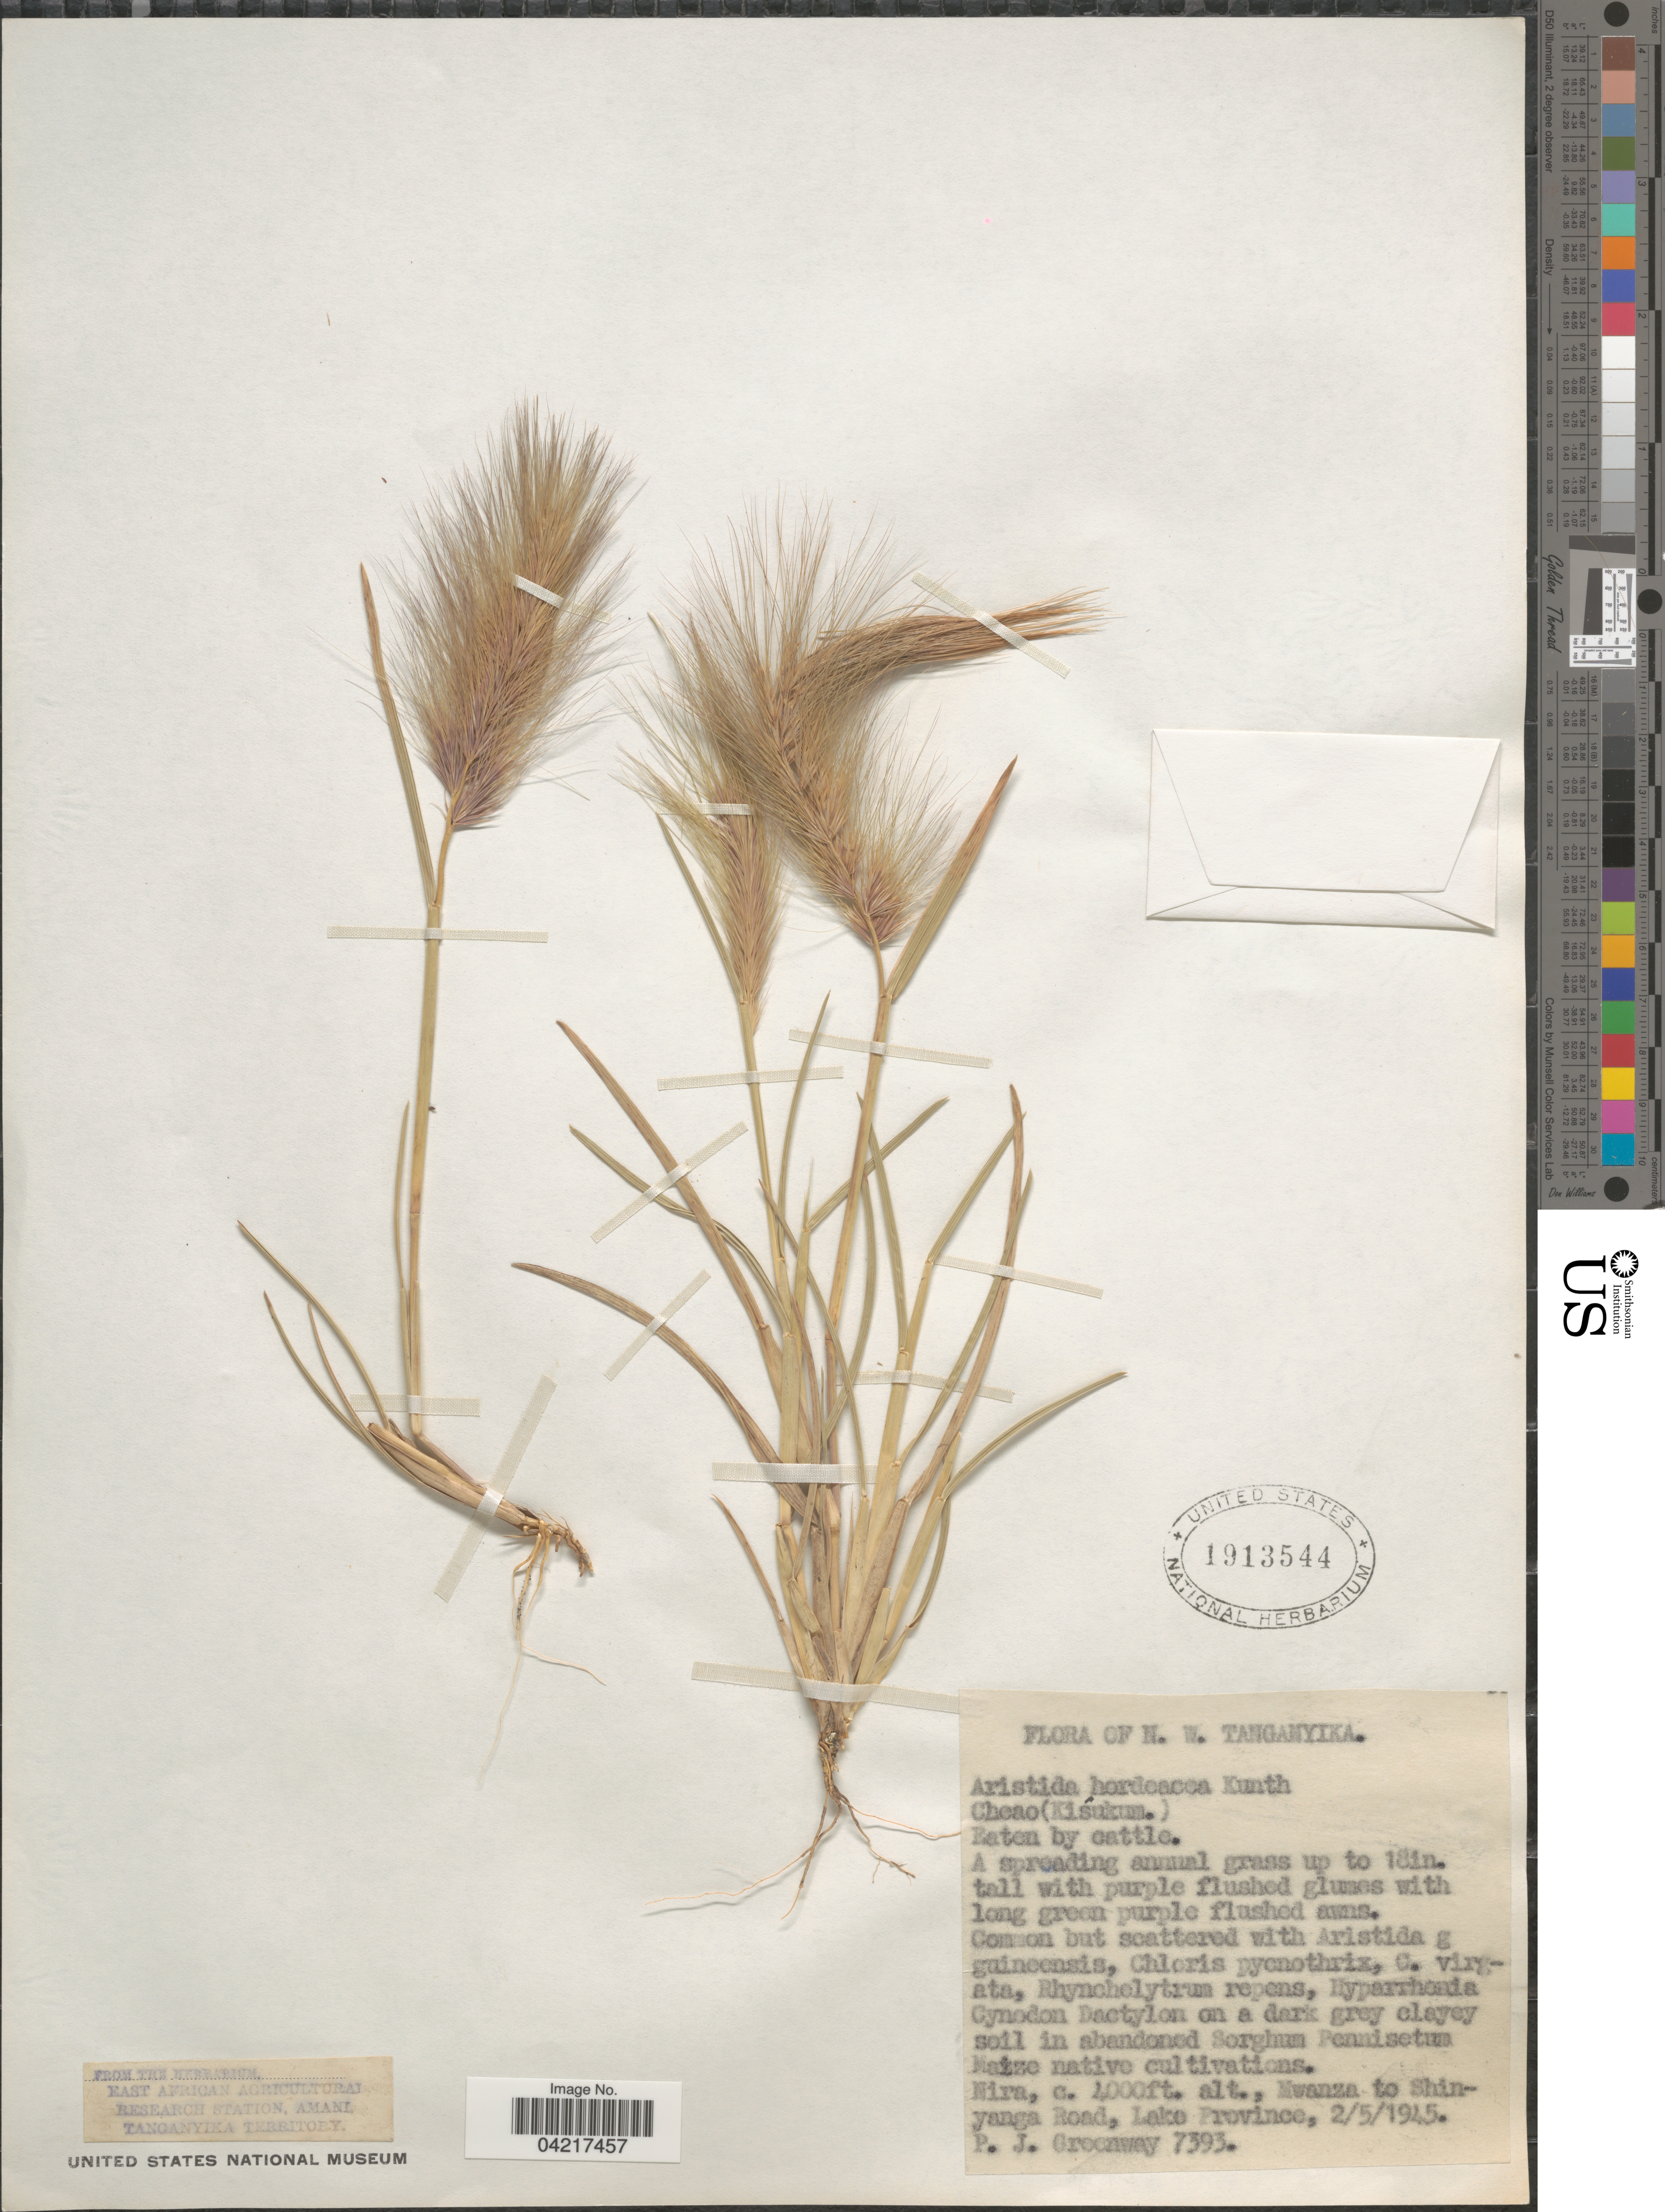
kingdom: Plantae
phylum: Tracheophyta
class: Liliopsida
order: Poales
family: Poaceae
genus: Aristida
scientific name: Aristida hordeacea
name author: Kunth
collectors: P. J. Greenway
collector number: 7393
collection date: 1945-05-02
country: Tanzania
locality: N.W. Tanganyika. Nira, Mwanza to Shinyanga Road, Lake Province.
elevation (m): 1219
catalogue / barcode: US 1913544